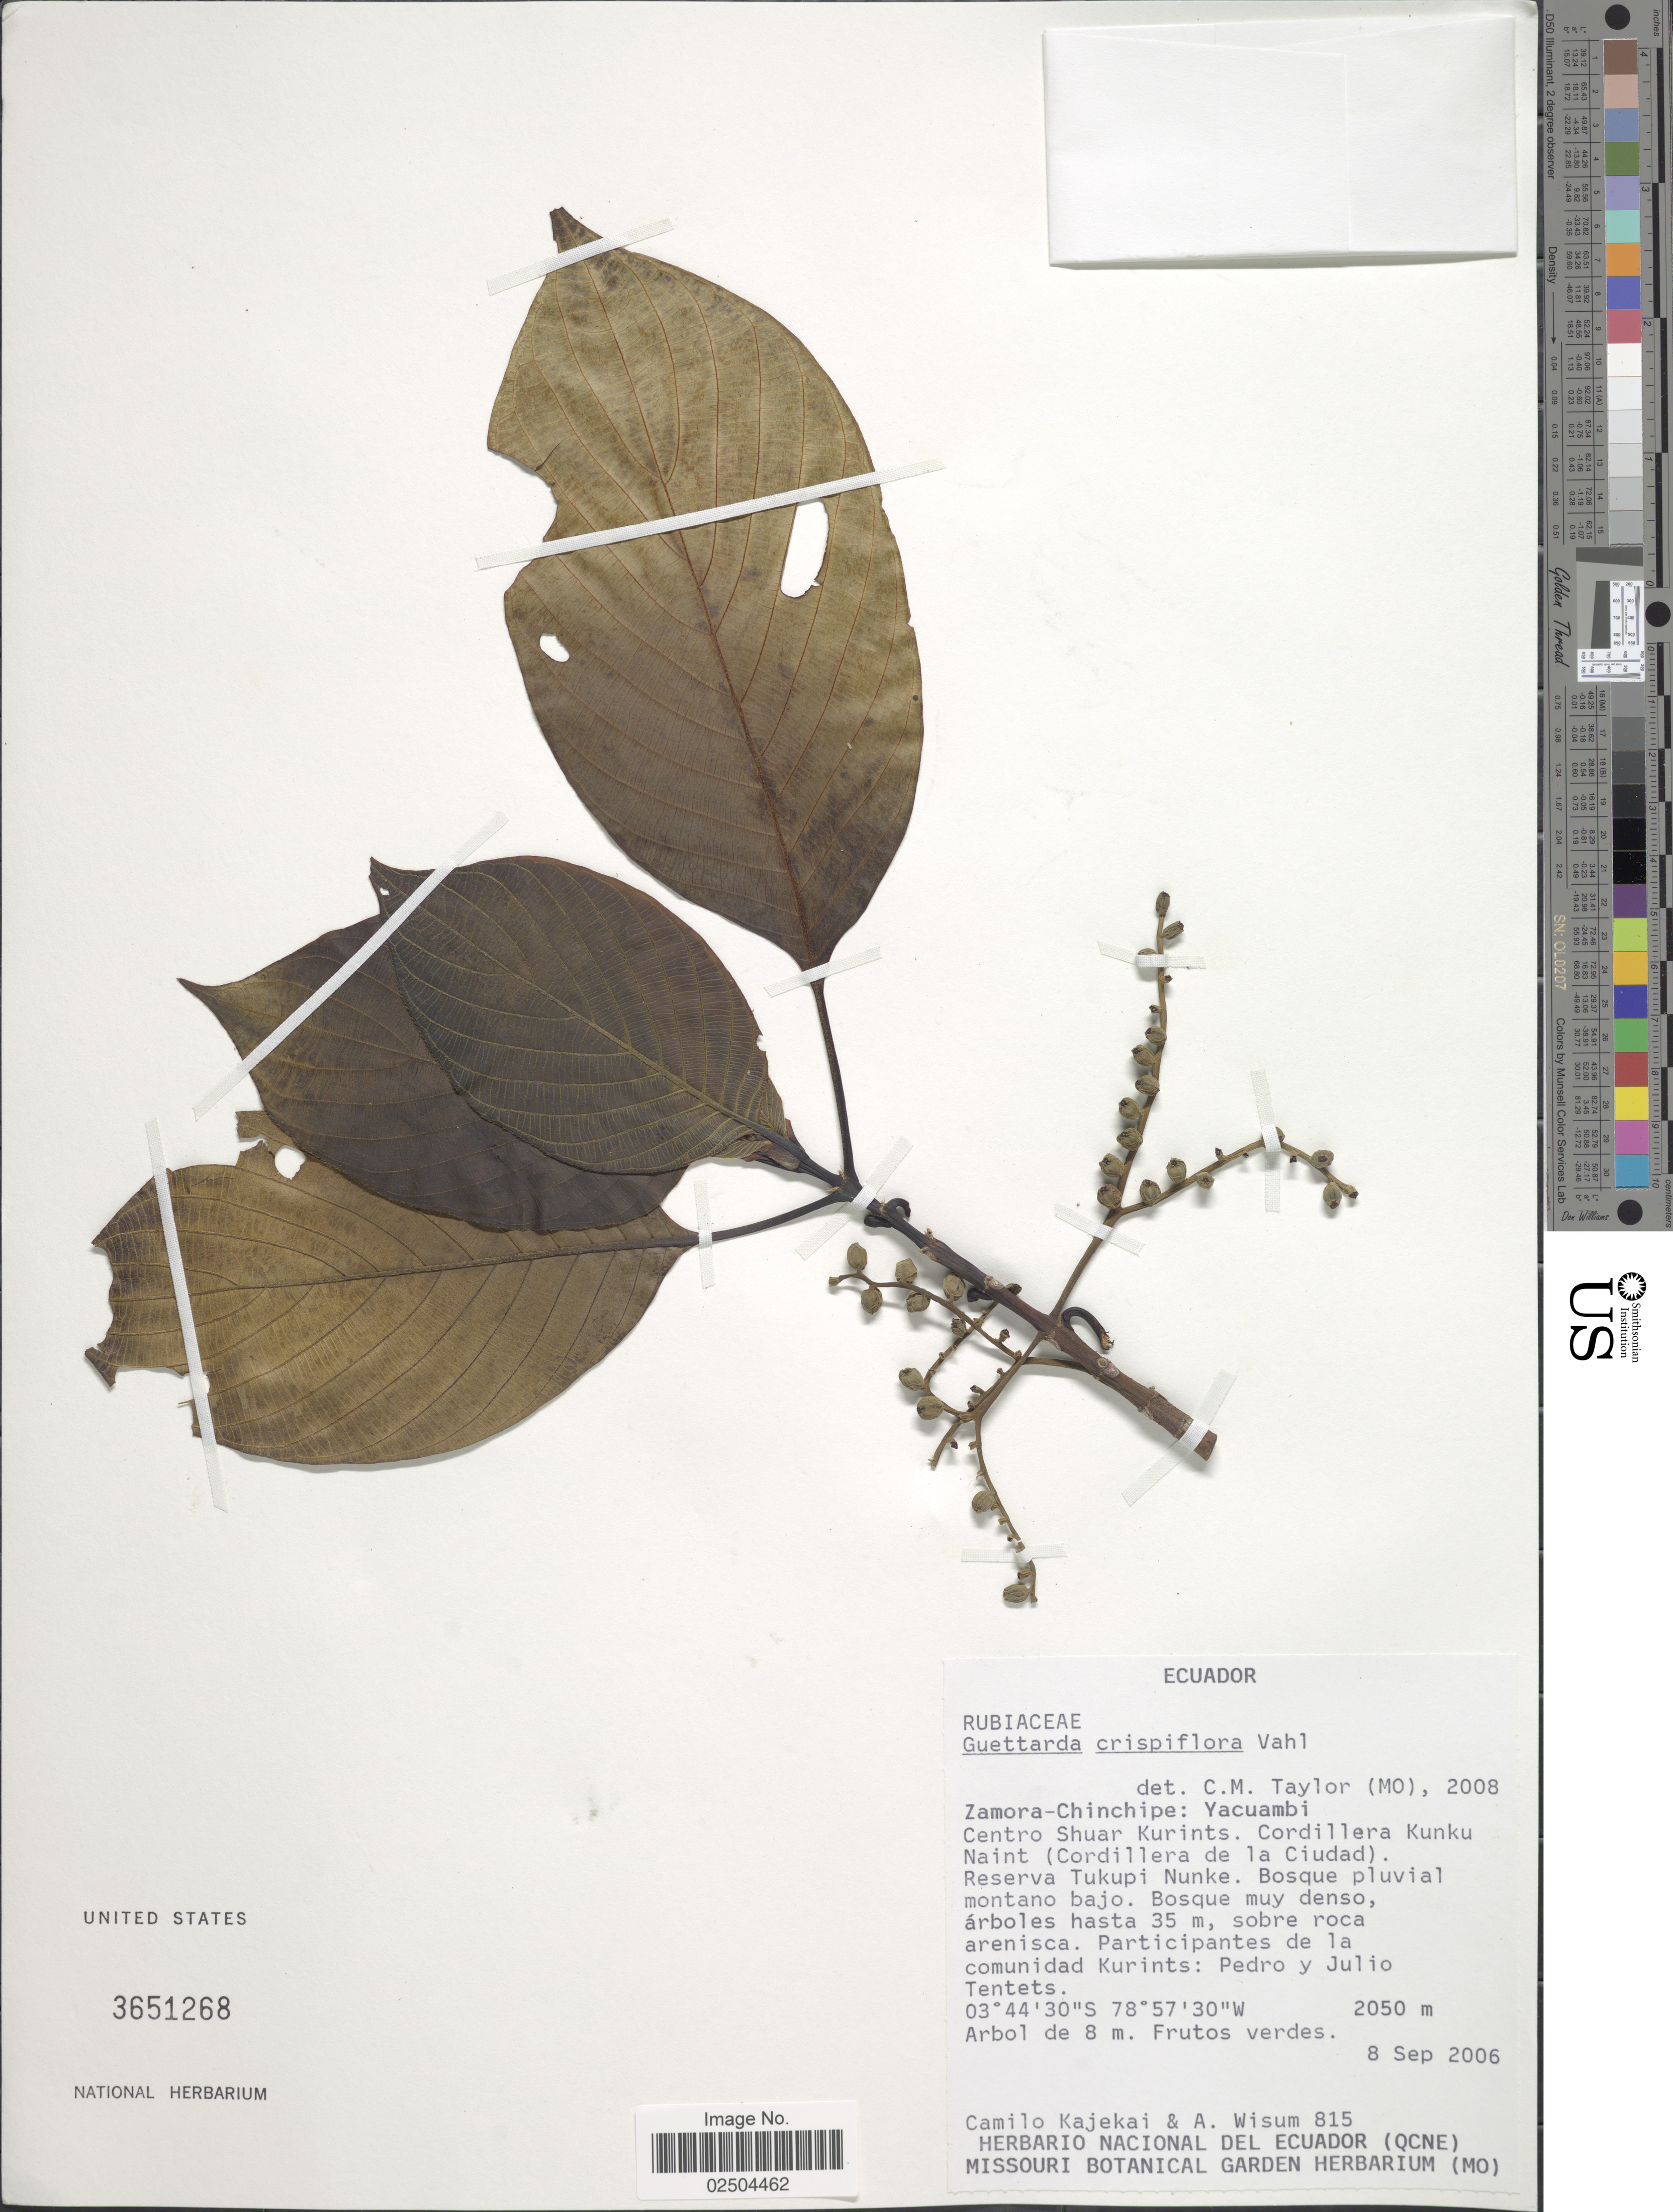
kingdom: Plantae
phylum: Tracheophyta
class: Magnoliopsida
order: Gentianales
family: Rubiaceae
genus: Guettarda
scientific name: Guettarda crispiflora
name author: Vahl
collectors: C. Kajekai & A. Wisum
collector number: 815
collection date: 2006-09-08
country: Ecuador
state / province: Zamora-Chinchipe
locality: Yacuambi: Centro Shuar Kurints, Cordillera Kunku Naint (Cordillera de la Ciudad) Reserva Tukupi Nunke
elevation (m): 2050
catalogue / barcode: US 3651268